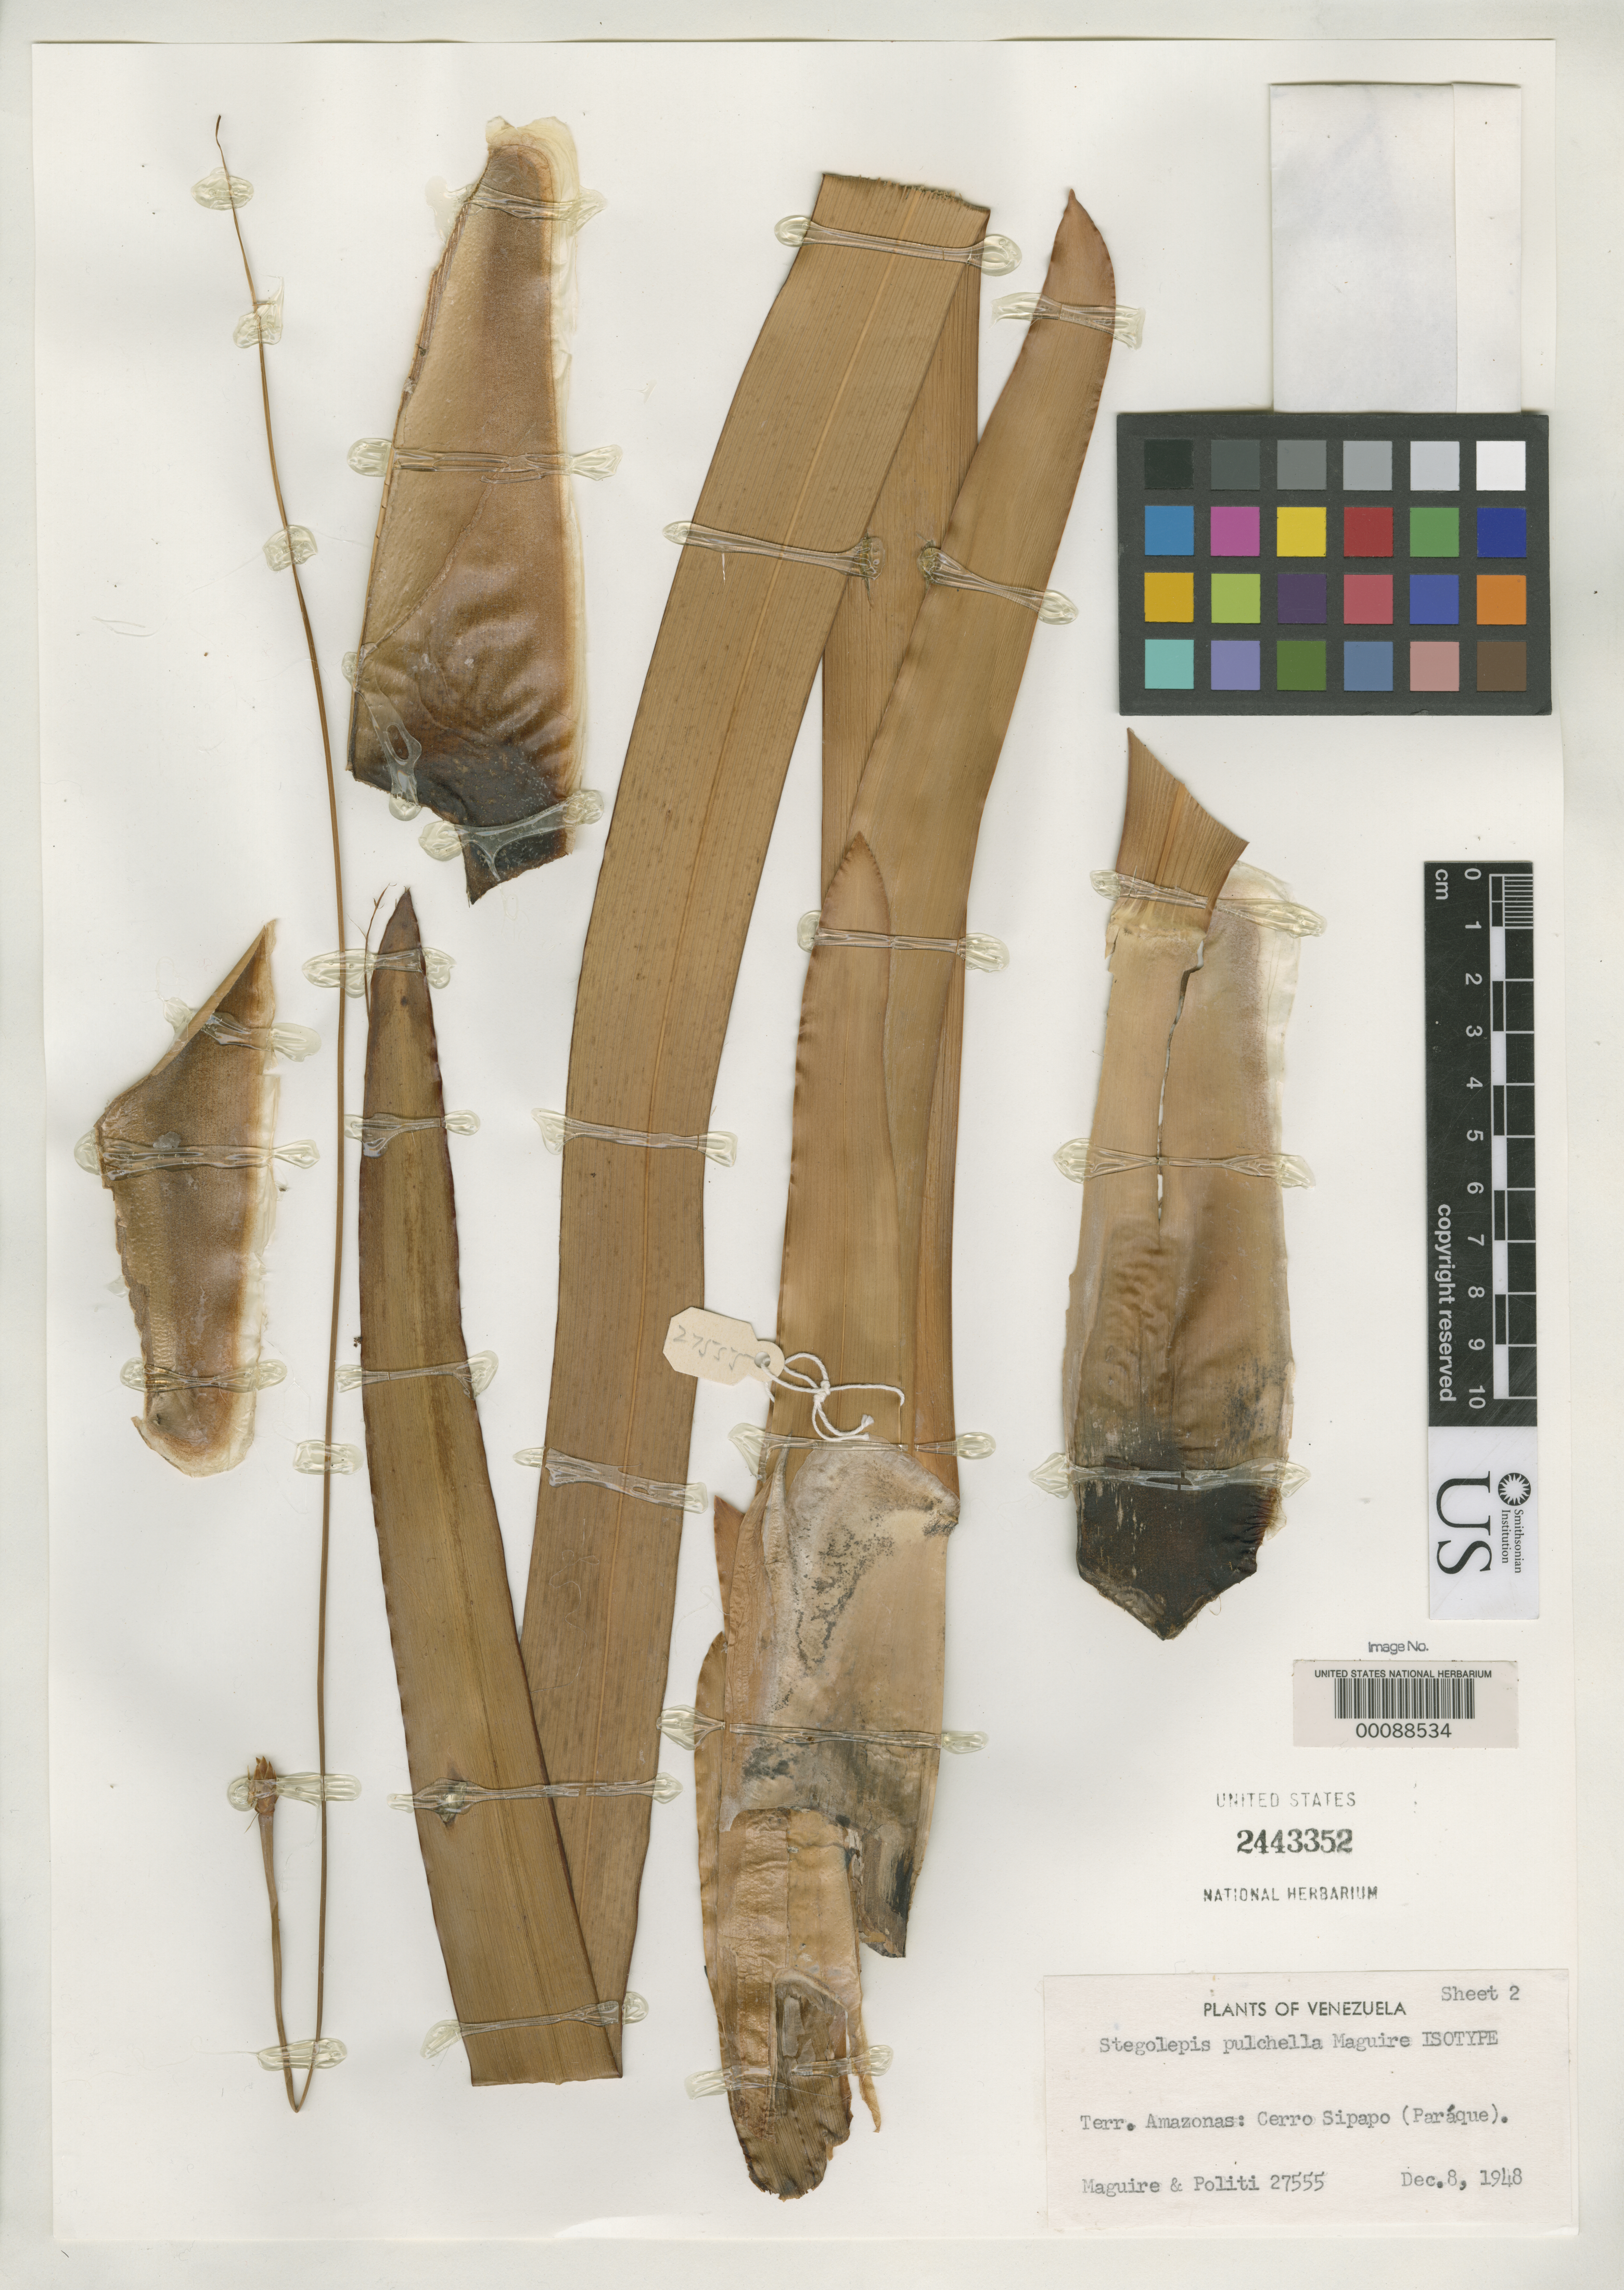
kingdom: Plantae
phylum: Tracheophyta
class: Liliopsida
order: Poales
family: Rapateaceae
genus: Stegolepis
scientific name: Stegolepis pulchella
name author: Maguire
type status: Isotype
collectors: B. Maguire & L. Politi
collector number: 27555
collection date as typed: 08 Dec 1948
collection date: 1948-12-08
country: Venezuela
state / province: Amazonas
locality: Cerro Sipapo.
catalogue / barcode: US 2443352